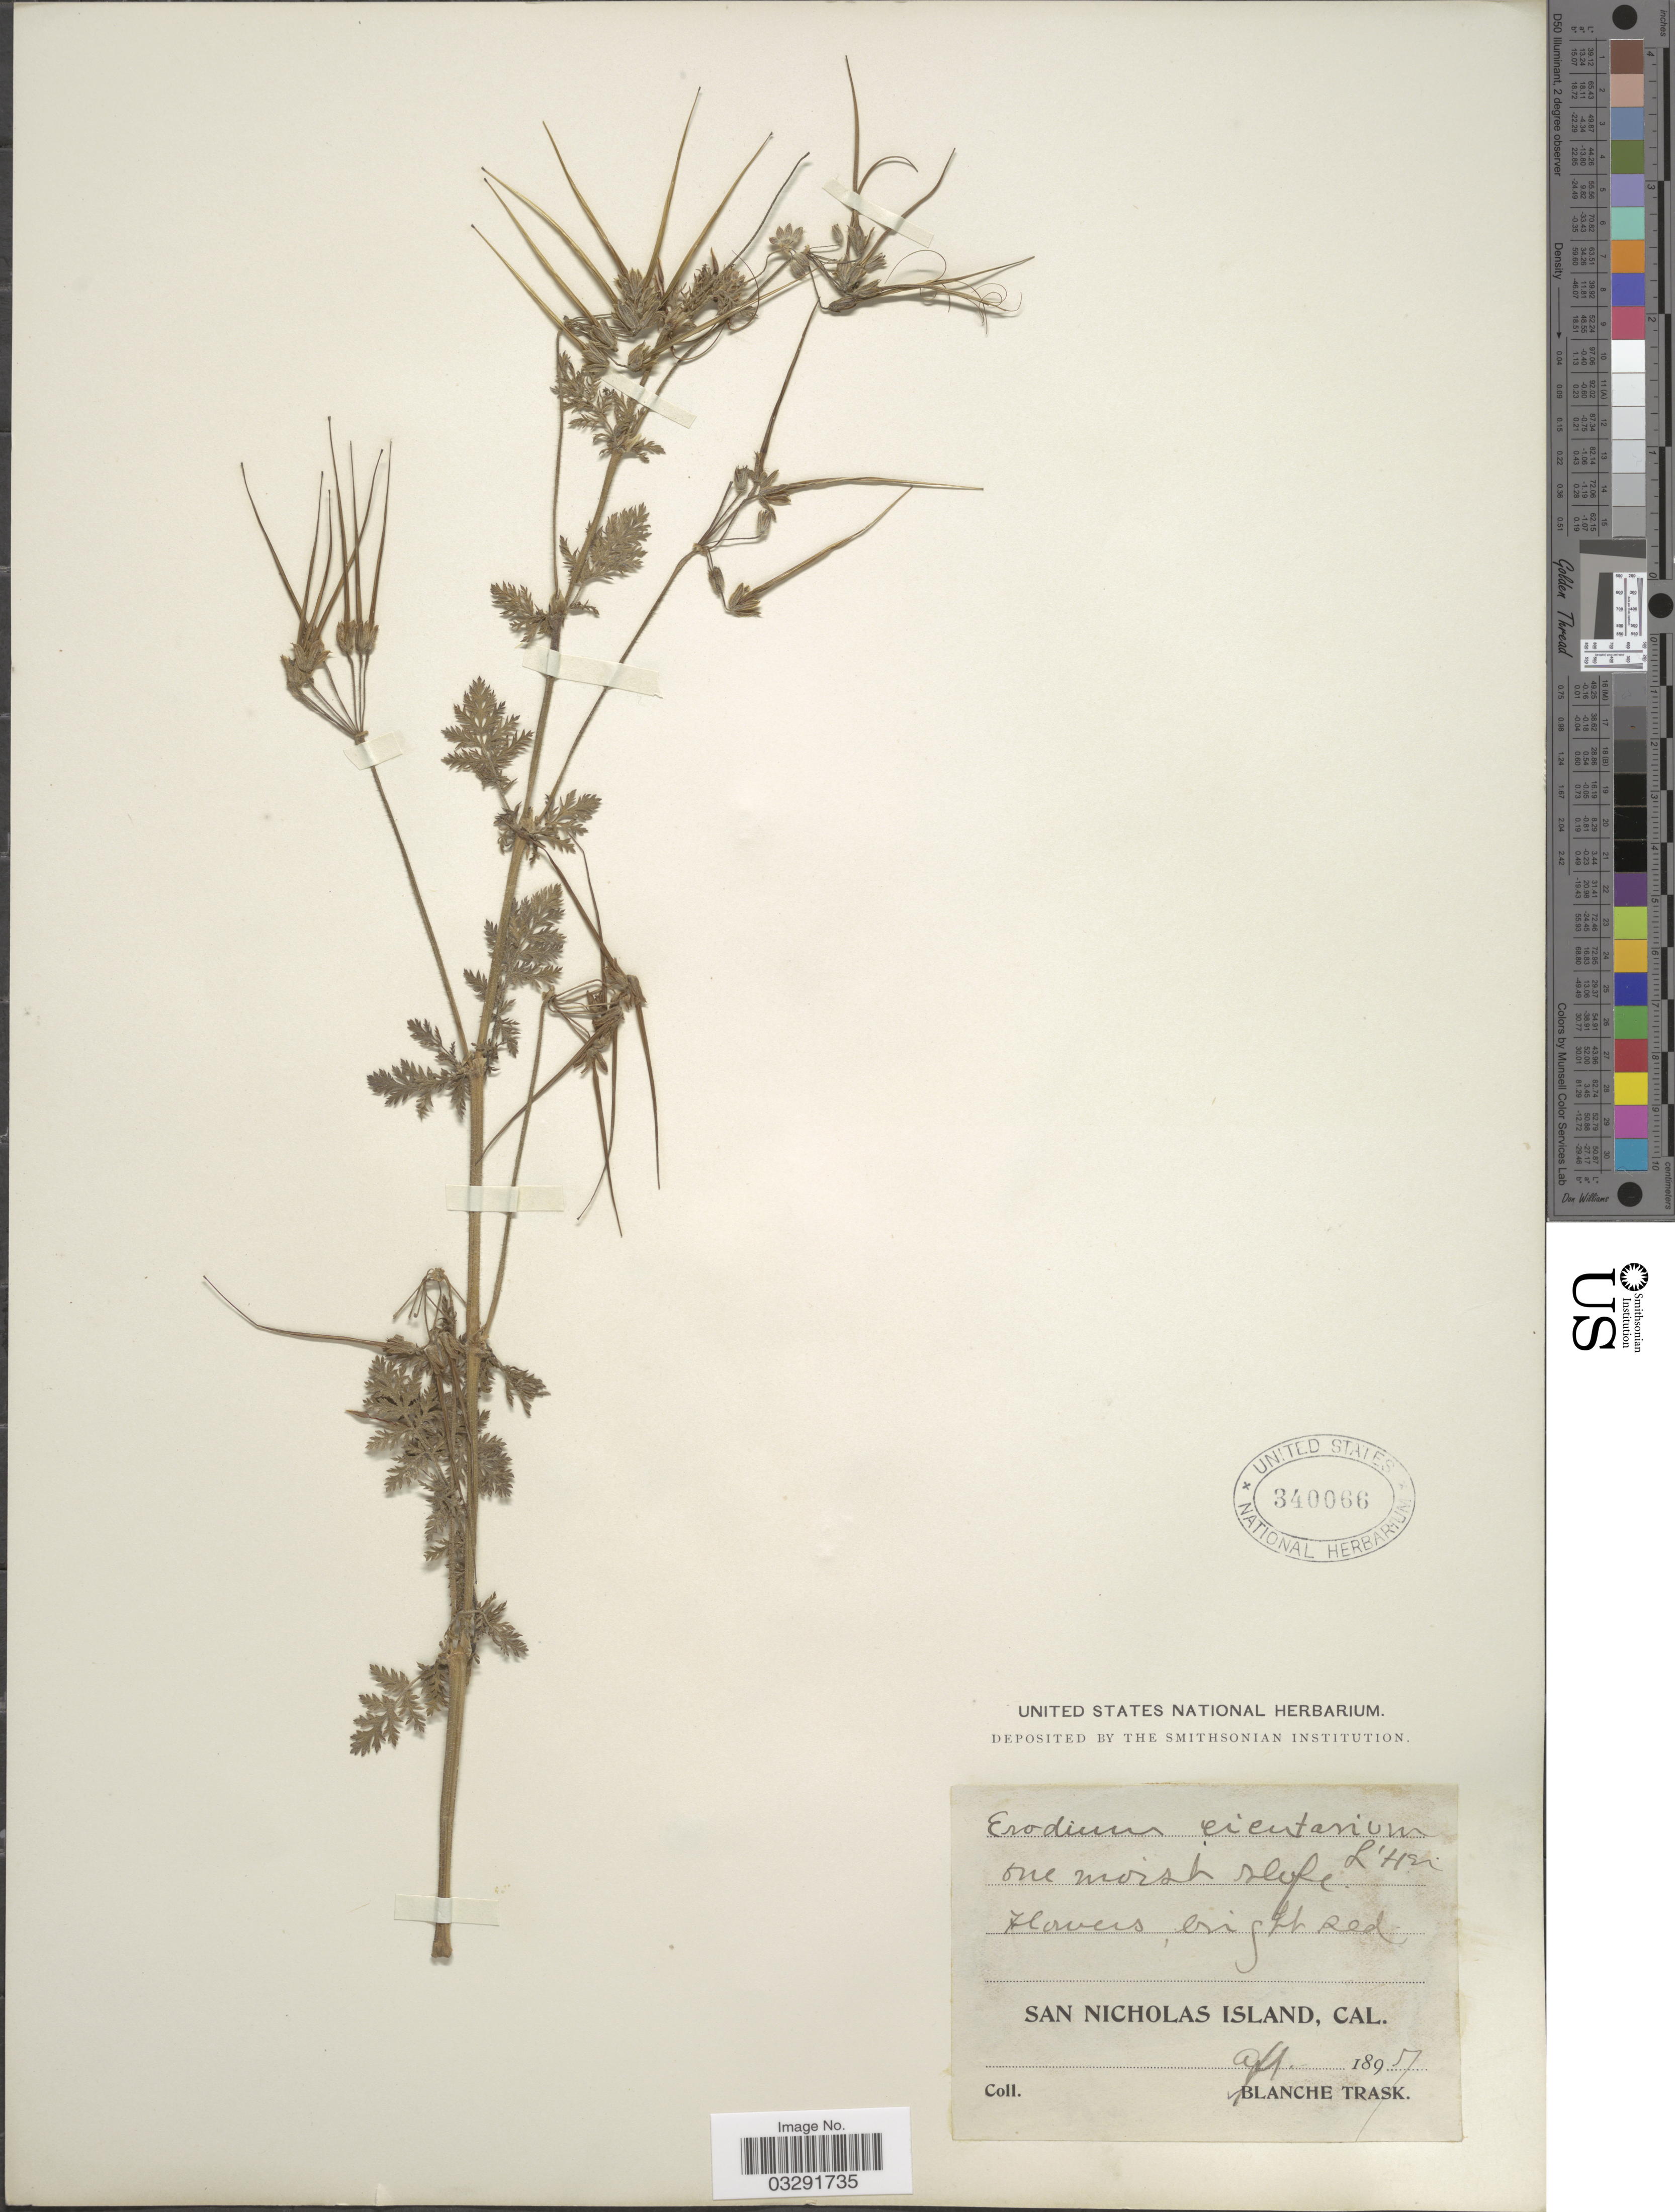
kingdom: Plantae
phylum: Tracheophyta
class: Magnoliopsida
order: Geraniales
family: Geraniaceae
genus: Erodium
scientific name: Erodium cicutarium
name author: (L.) L'Hér.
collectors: B. Trask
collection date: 1897-04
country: United States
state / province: California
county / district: Ventura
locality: San Nicholas Island.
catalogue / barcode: US 340066